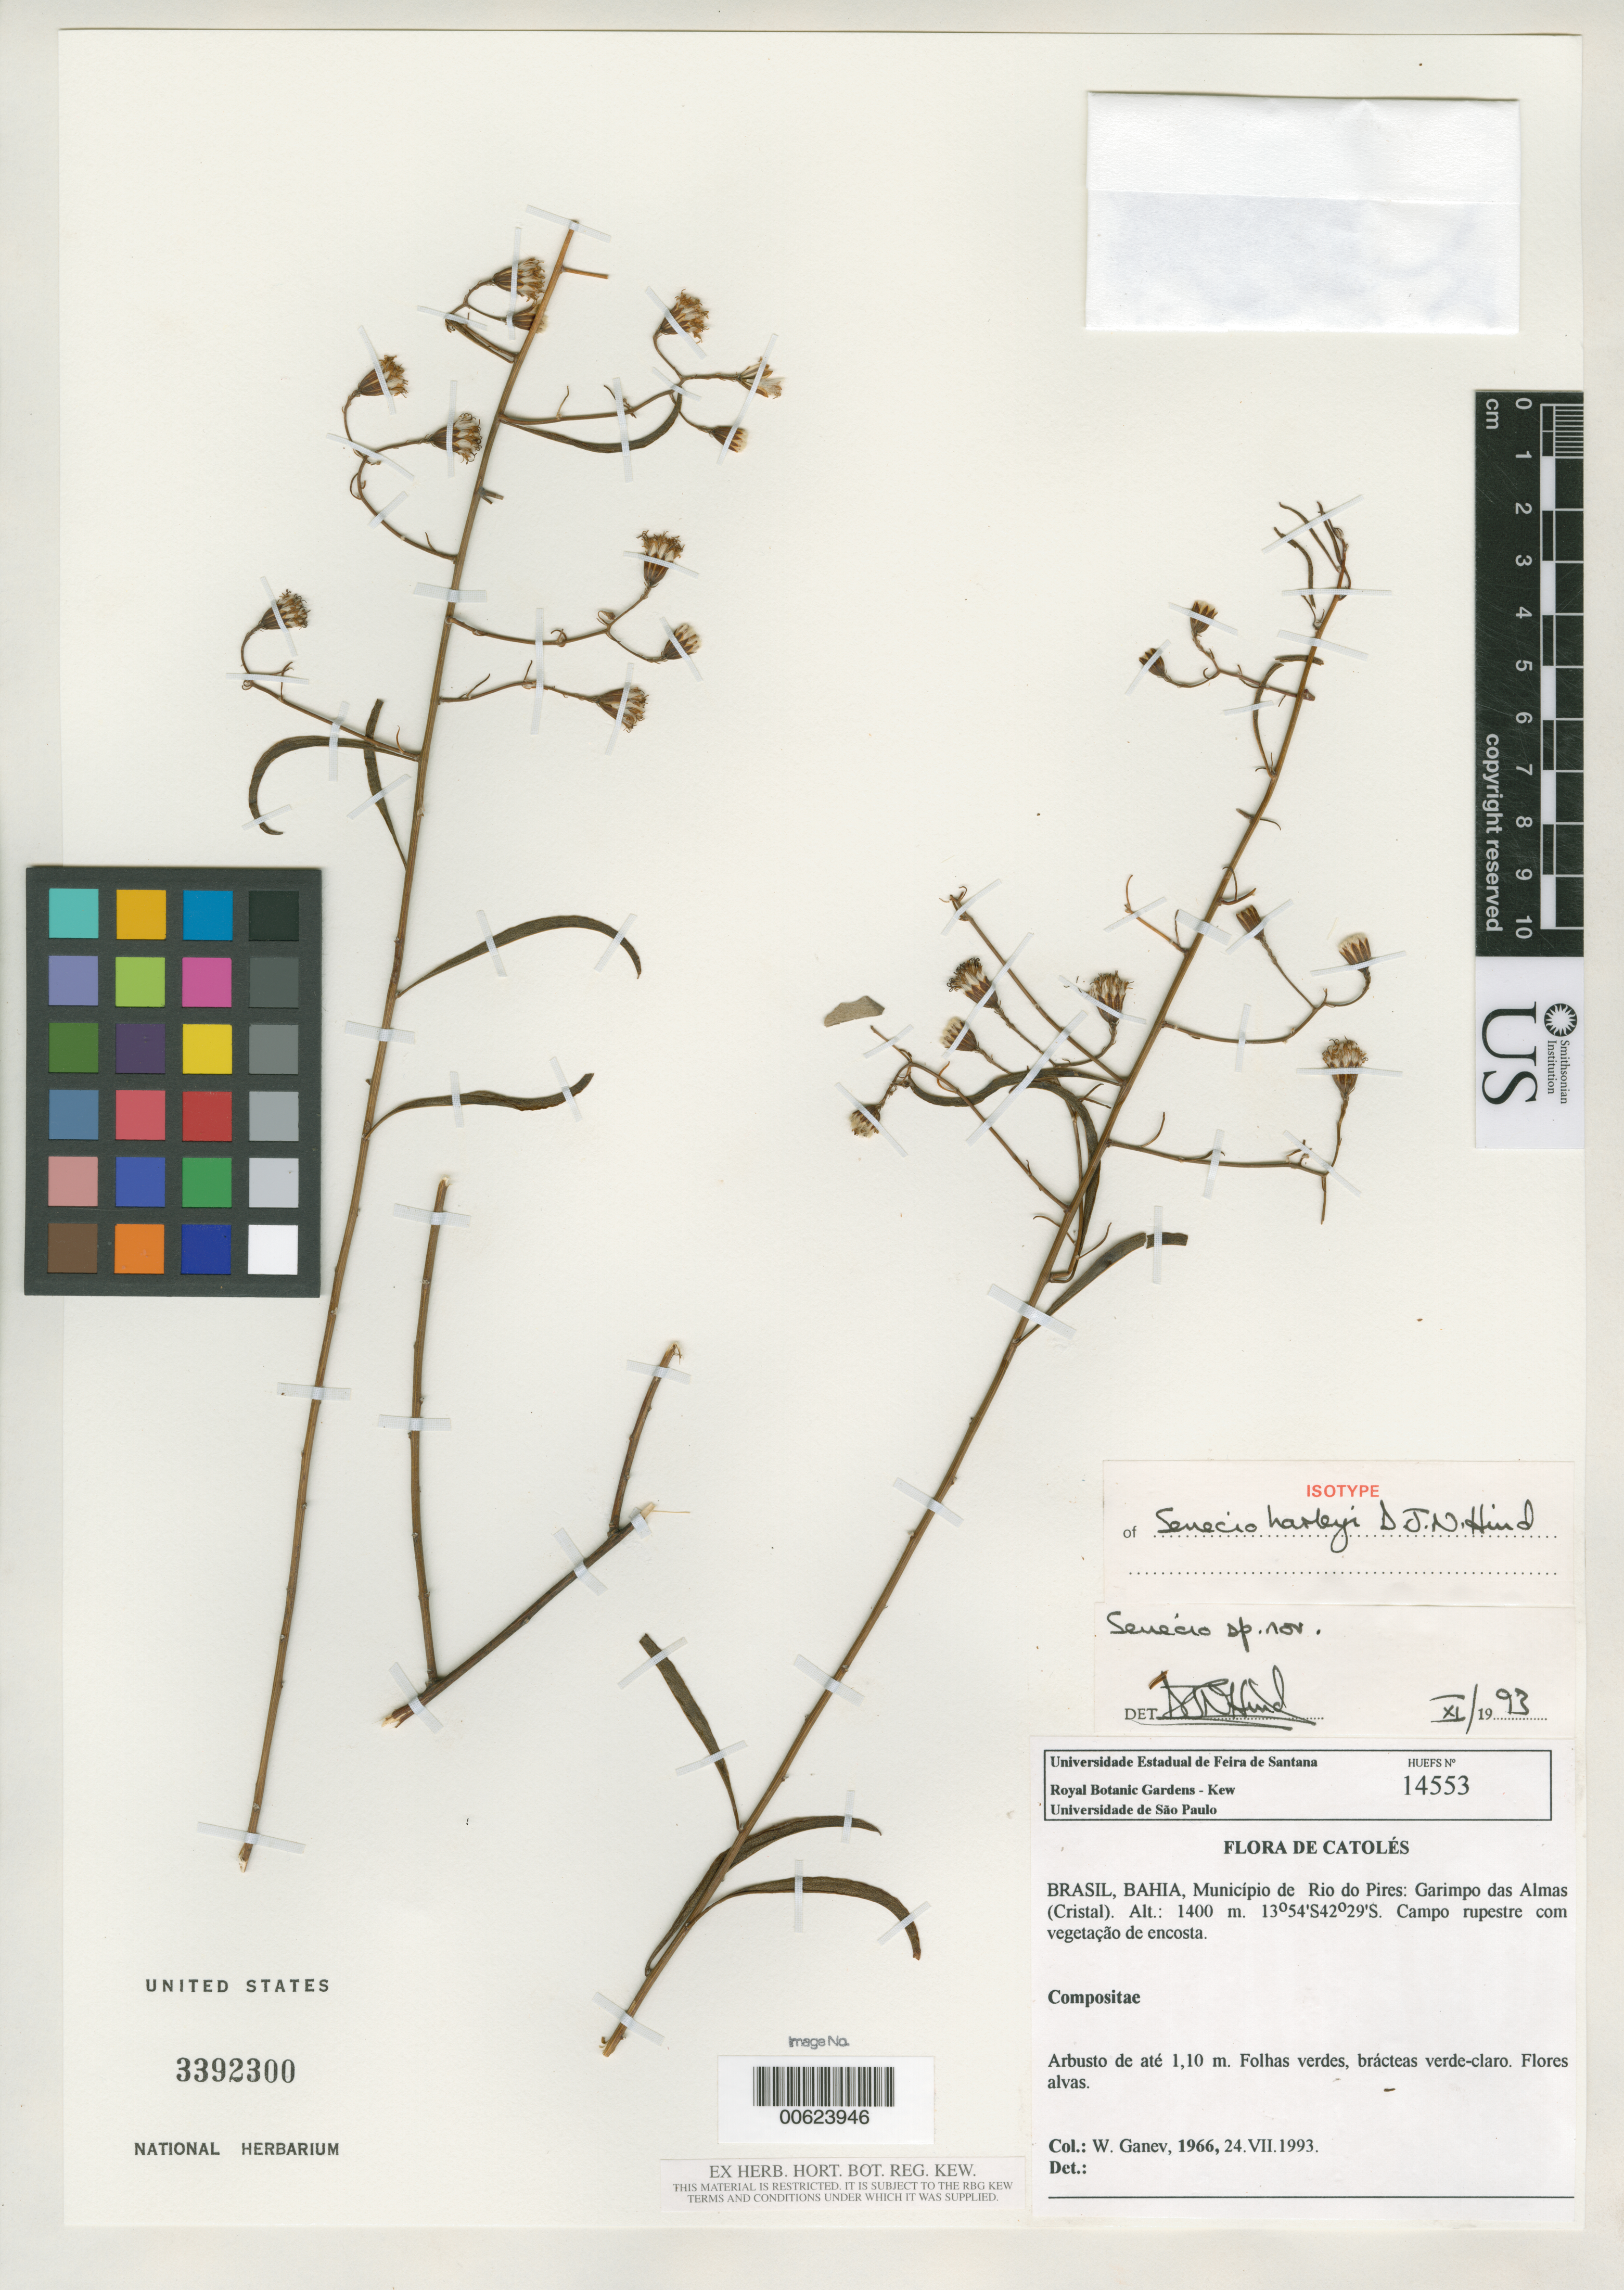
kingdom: Plantae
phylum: Tracheophyta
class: Magnoliopsida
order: Asterales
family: Asteraceae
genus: Senecio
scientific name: Senecio harleyi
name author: D.J.N. Hind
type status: Isotype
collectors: W. Ganev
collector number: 1966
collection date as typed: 24 Jul 1993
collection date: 1993-07-24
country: Brazil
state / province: Bahia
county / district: Rio de Pires.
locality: Catoles, Garimpo das Almas, Cristal.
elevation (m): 1400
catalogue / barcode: US 3392300